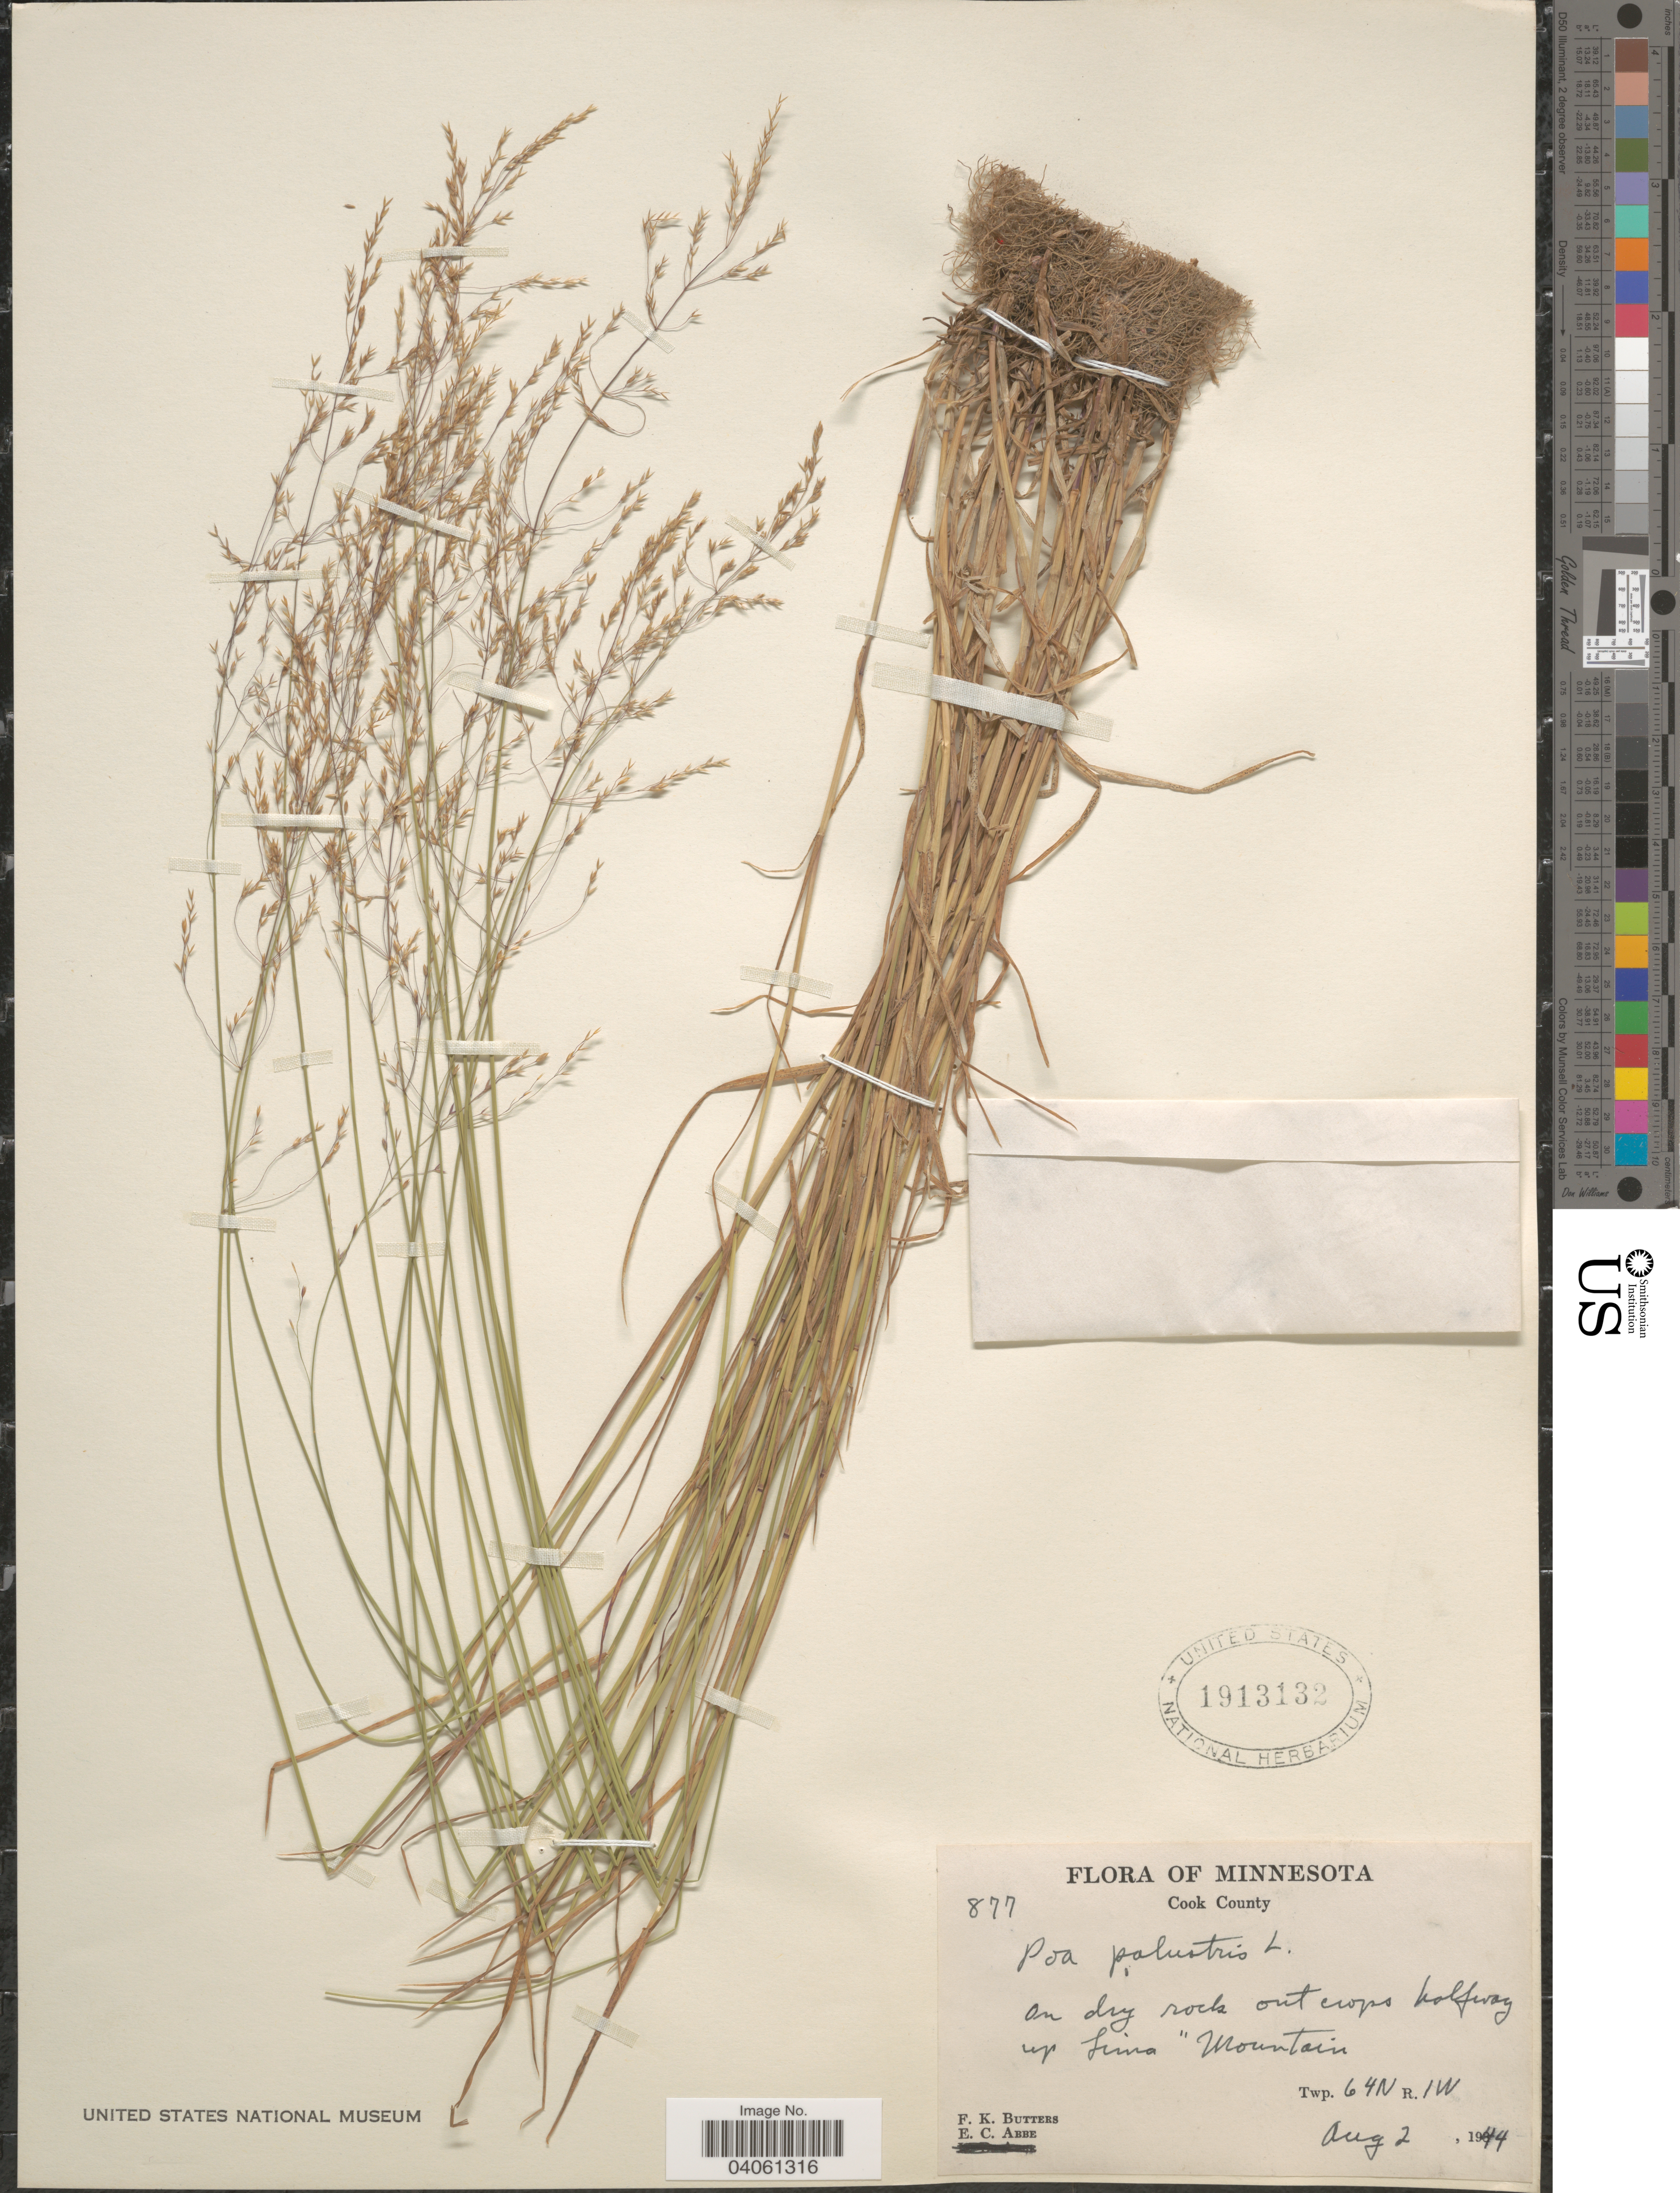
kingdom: Plantae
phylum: Tracheophyta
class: Liliopsida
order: Poales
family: Poaceae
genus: Poa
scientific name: Poa palustris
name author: L.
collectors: F. K. Butters & E. C. Abbe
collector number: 877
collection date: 1944-08-02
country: United States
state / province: Minnesota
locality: Cook County. On dry rock out crops halfway up Lima Mountain. Twp. 64N R.1W.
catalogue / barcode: US 1913132